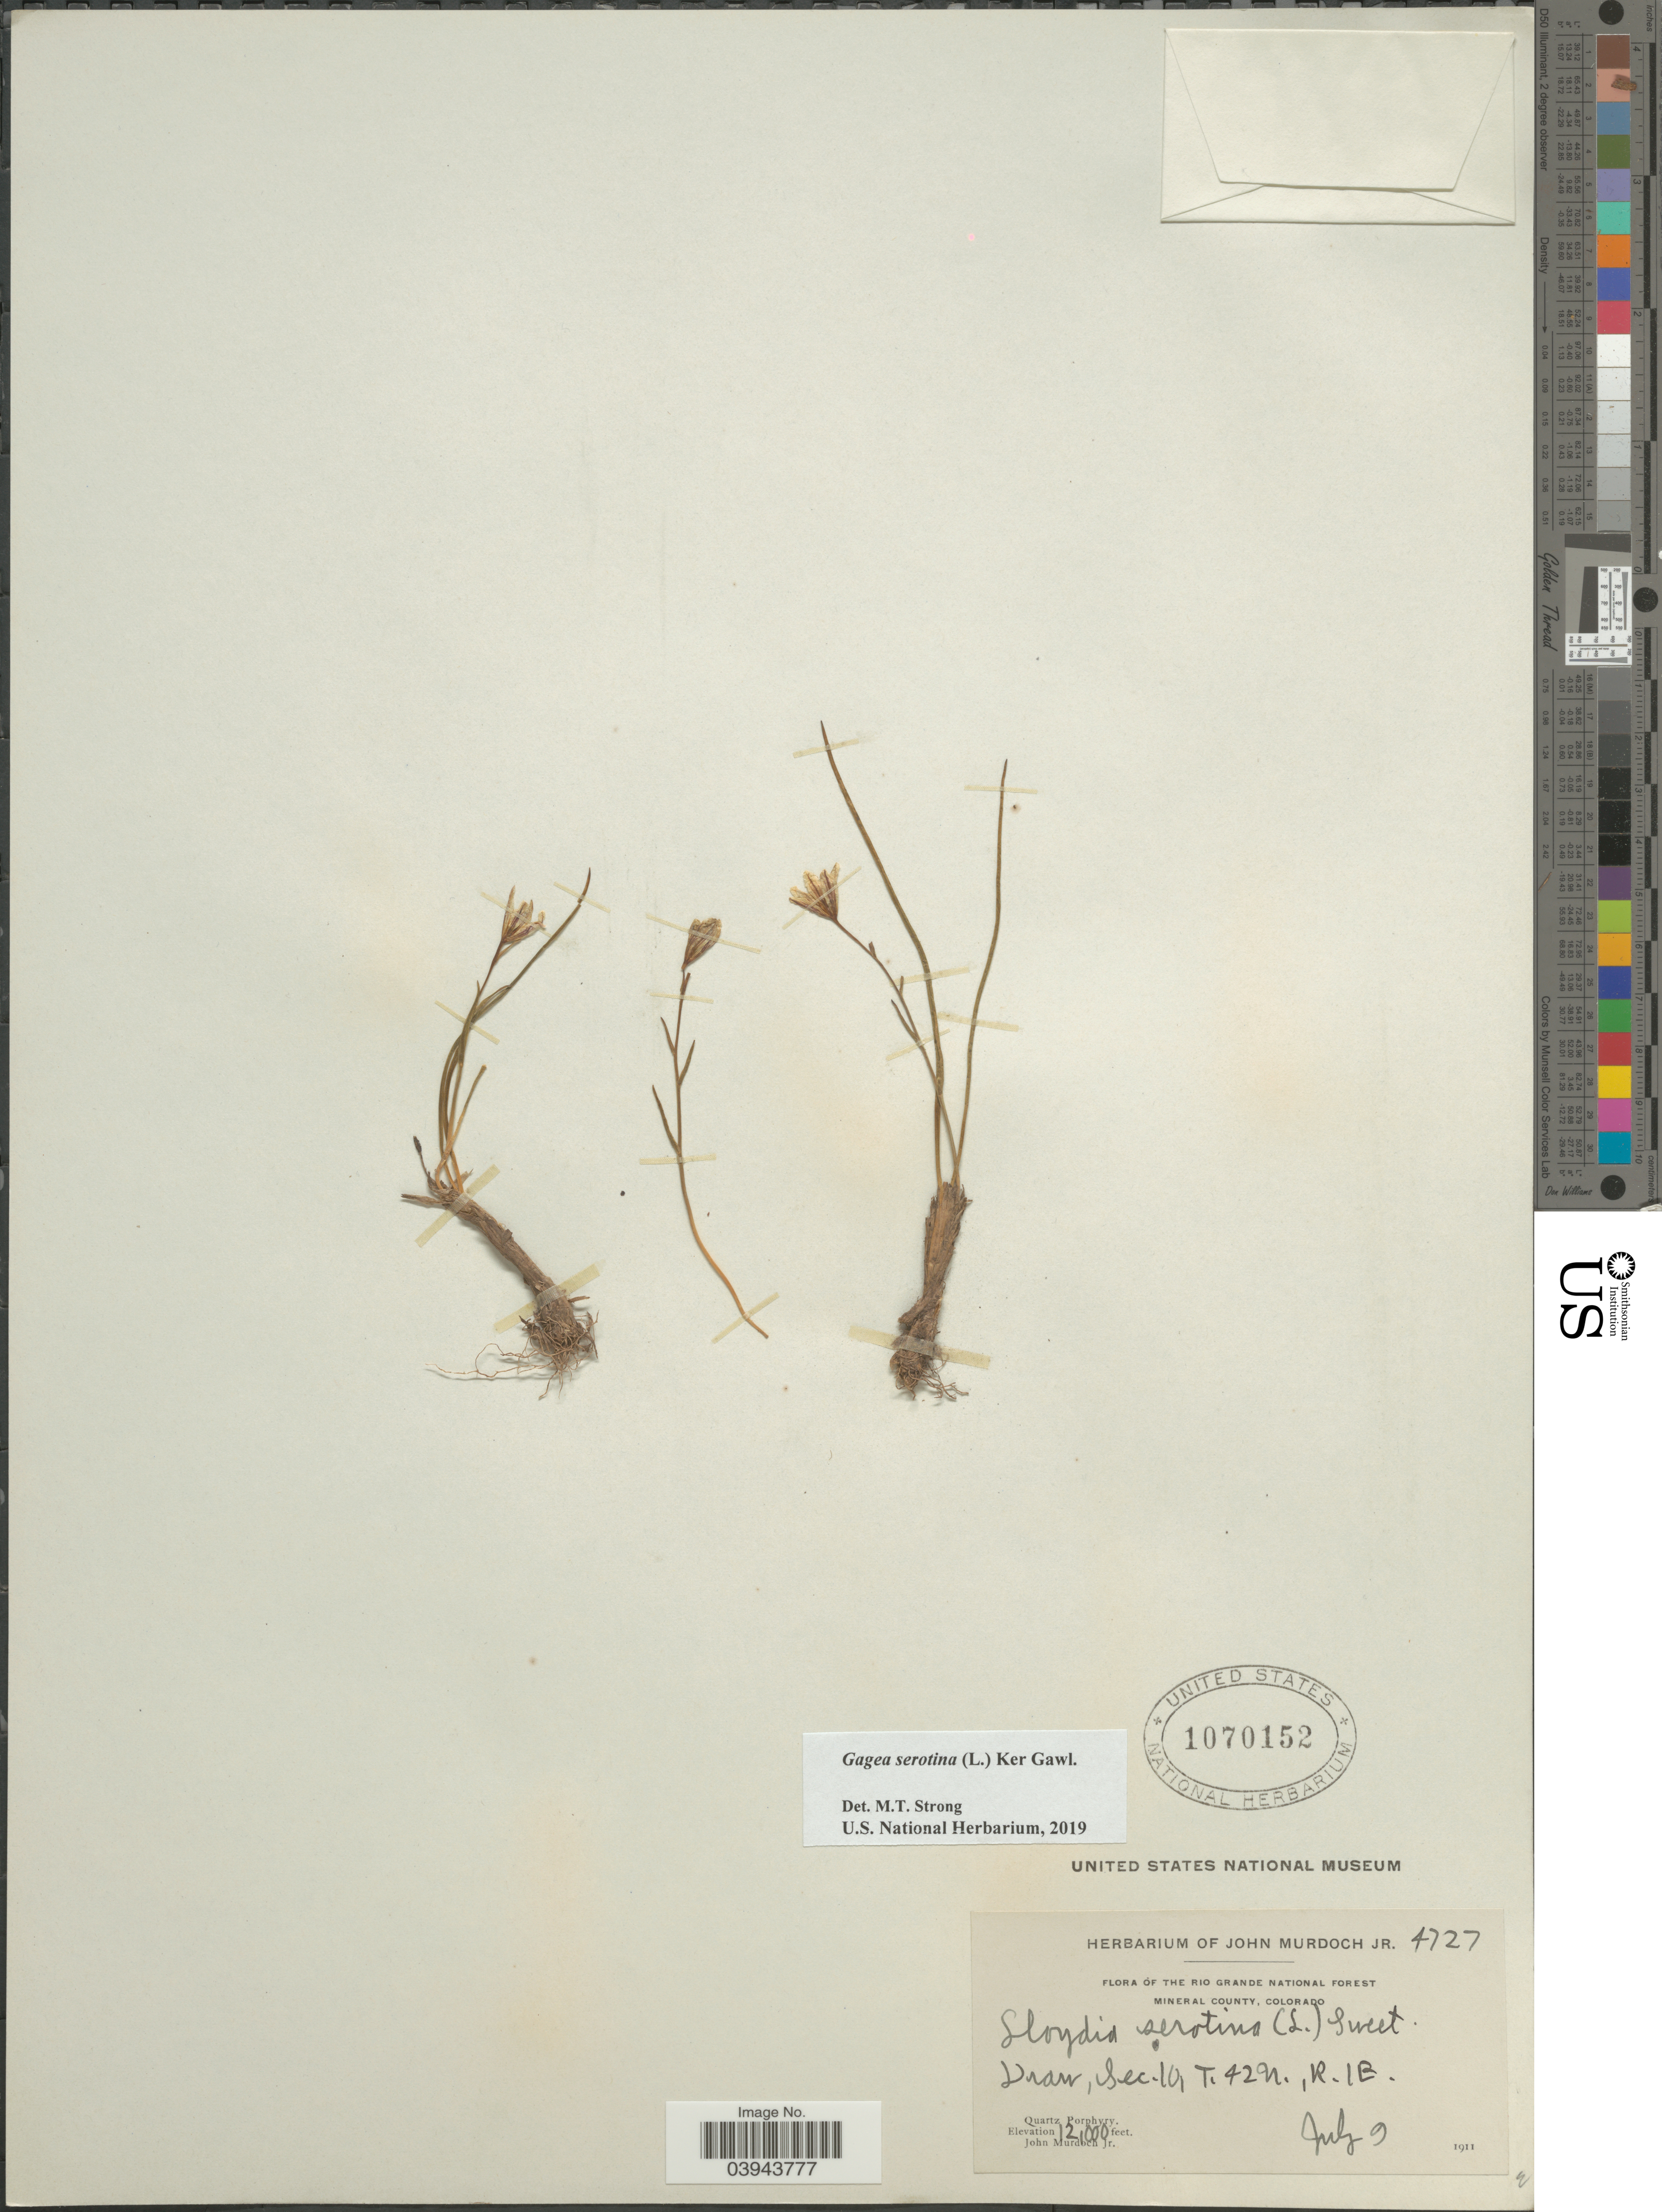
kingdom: Plantae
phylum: Tracheophyta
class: Liliopsida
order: Liliales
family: Liliaceae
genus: Lloydia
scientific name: Lloydia serotina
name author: (L.) Salisb. ex Rchb.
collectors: J. Murdoch Jr.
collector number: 4727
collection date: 1911-07-09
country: United States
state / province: Colorado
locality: The Rio Grande National Forest, Mineral County. Draw, Sec-10, T. 42 N., R. 1 E. Quartz Porphyry.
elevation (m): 3658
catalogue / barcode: US 1070152